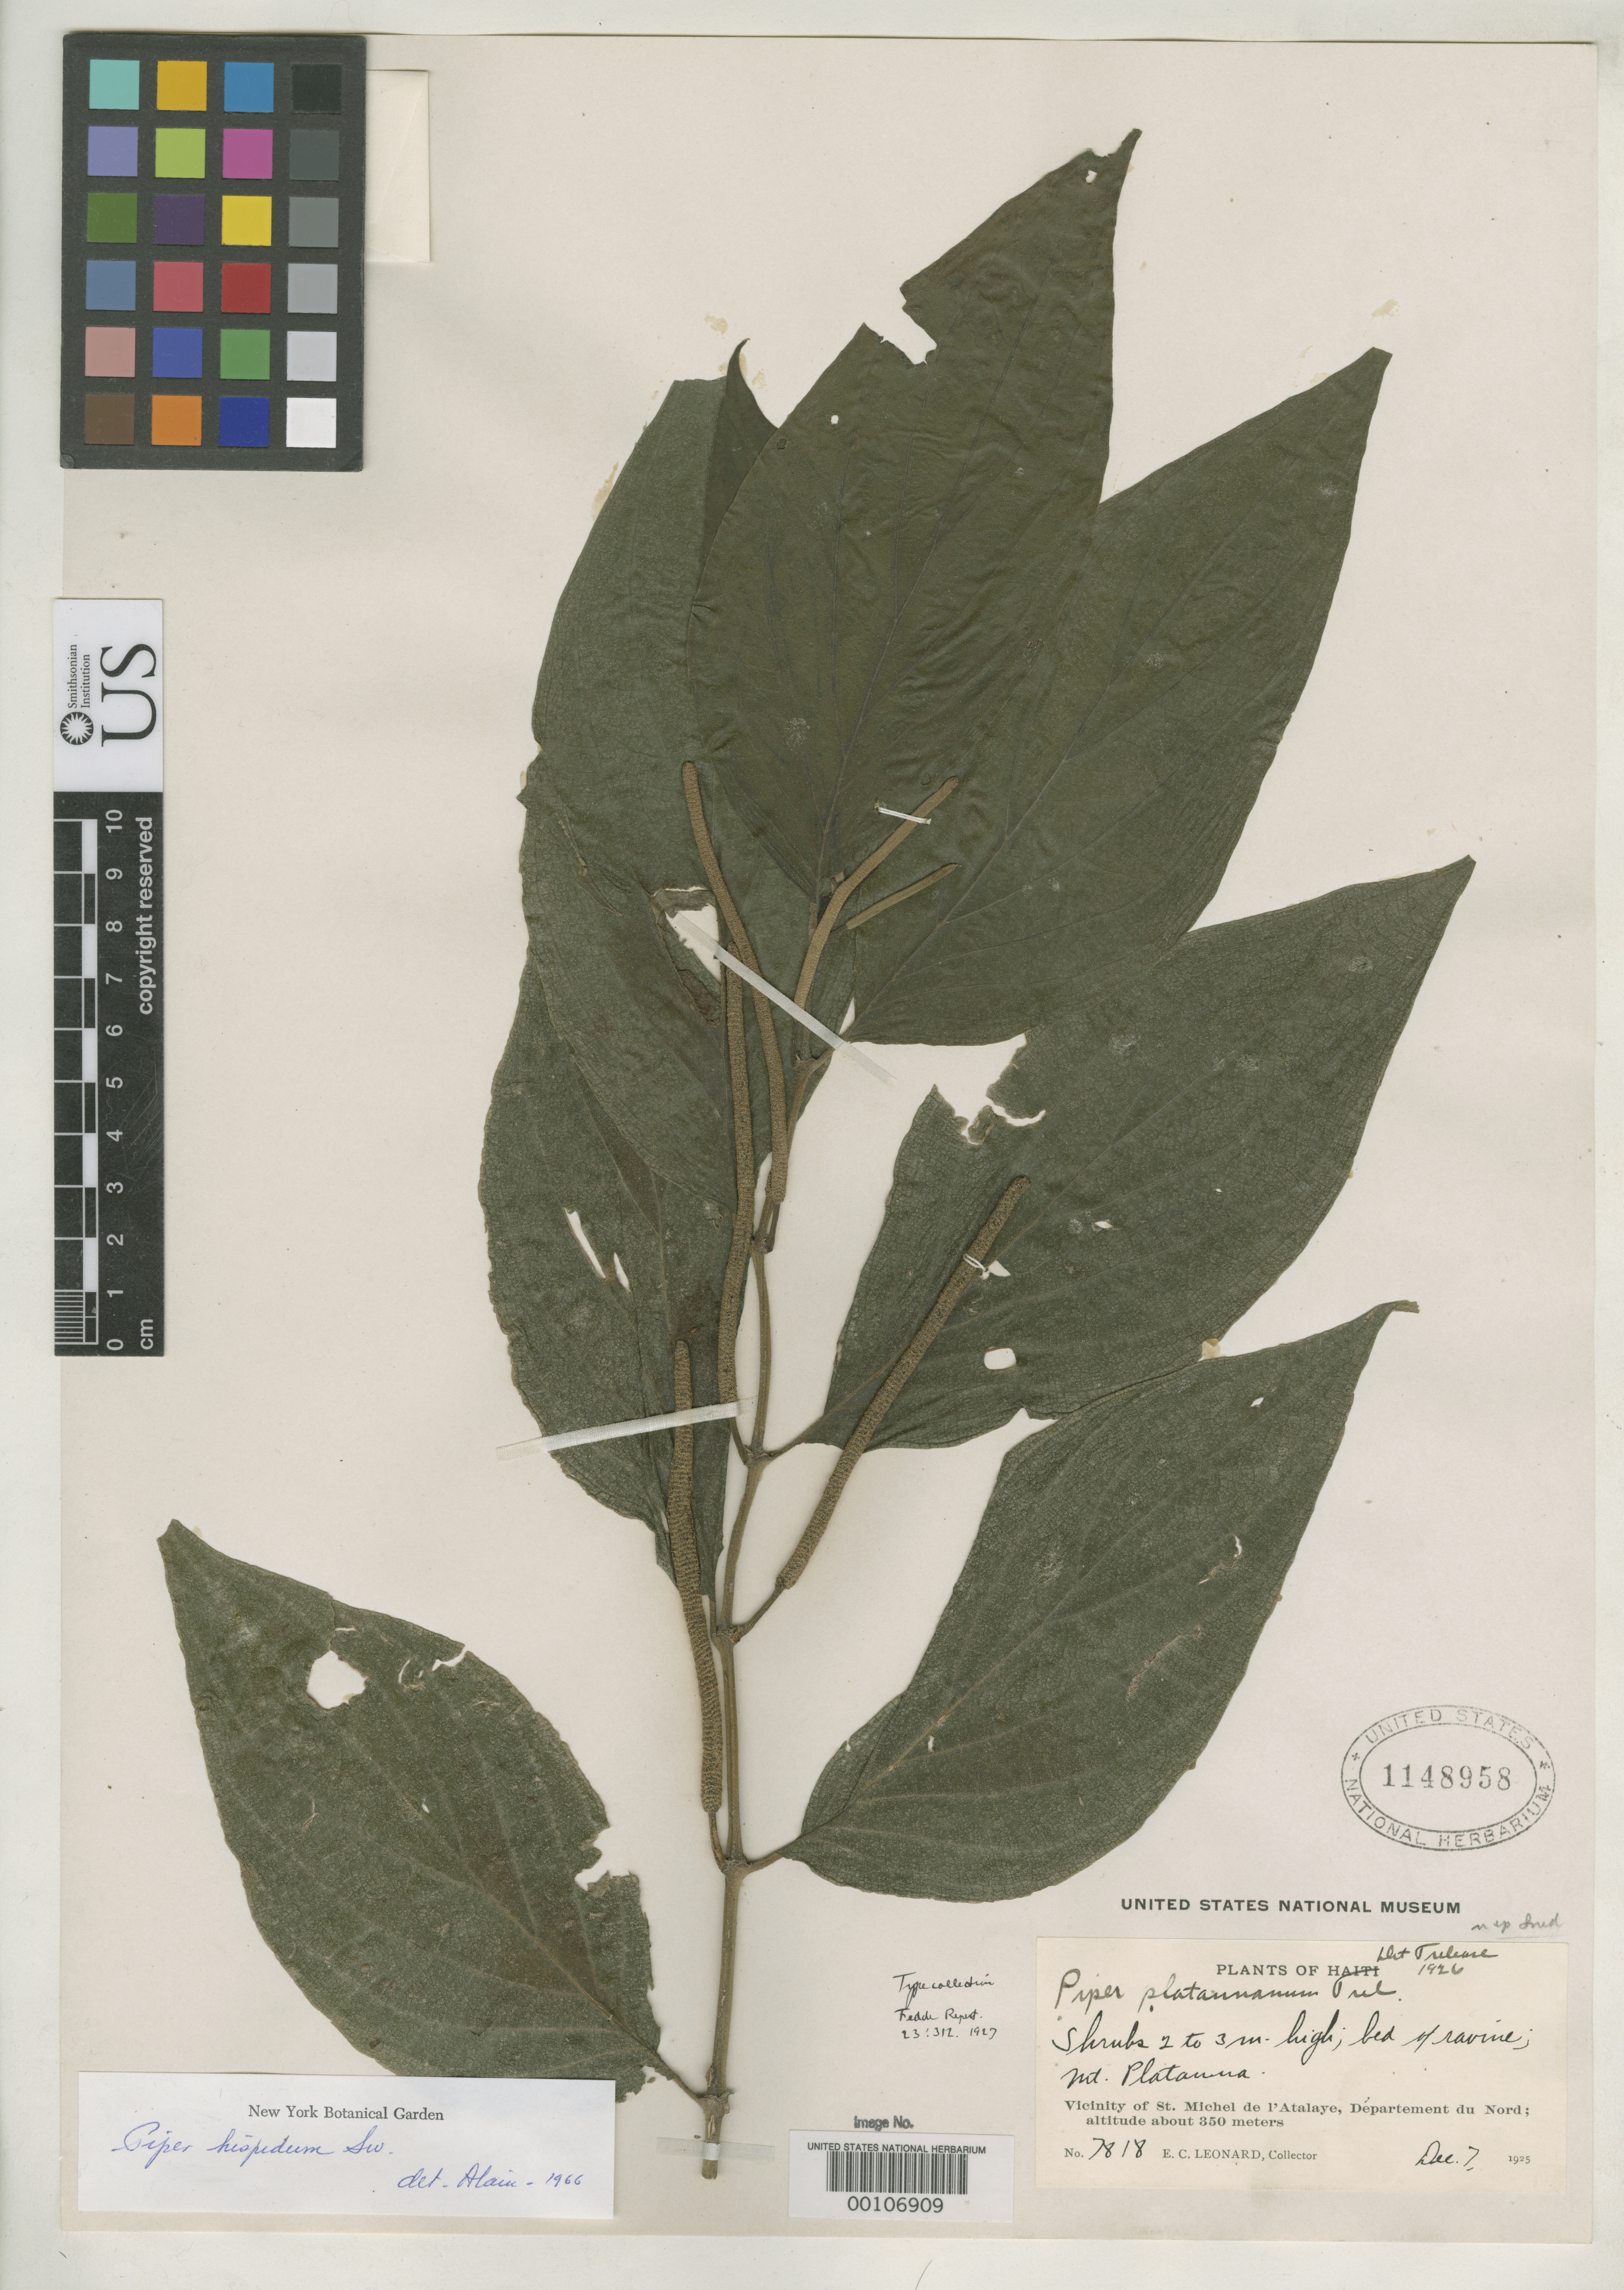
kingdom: Plantae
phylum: Tracheophyta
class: Magnoliopsida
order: Piperales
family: Piperaceae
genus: Piper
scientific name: Piper platannanum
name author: Trel.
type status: Isotype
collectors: E. C. Leonard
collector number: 7819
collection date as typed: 07 Dec 1925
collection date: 1925-12-07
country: Haiti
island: Hispaniola Island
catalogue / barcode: US 1148958